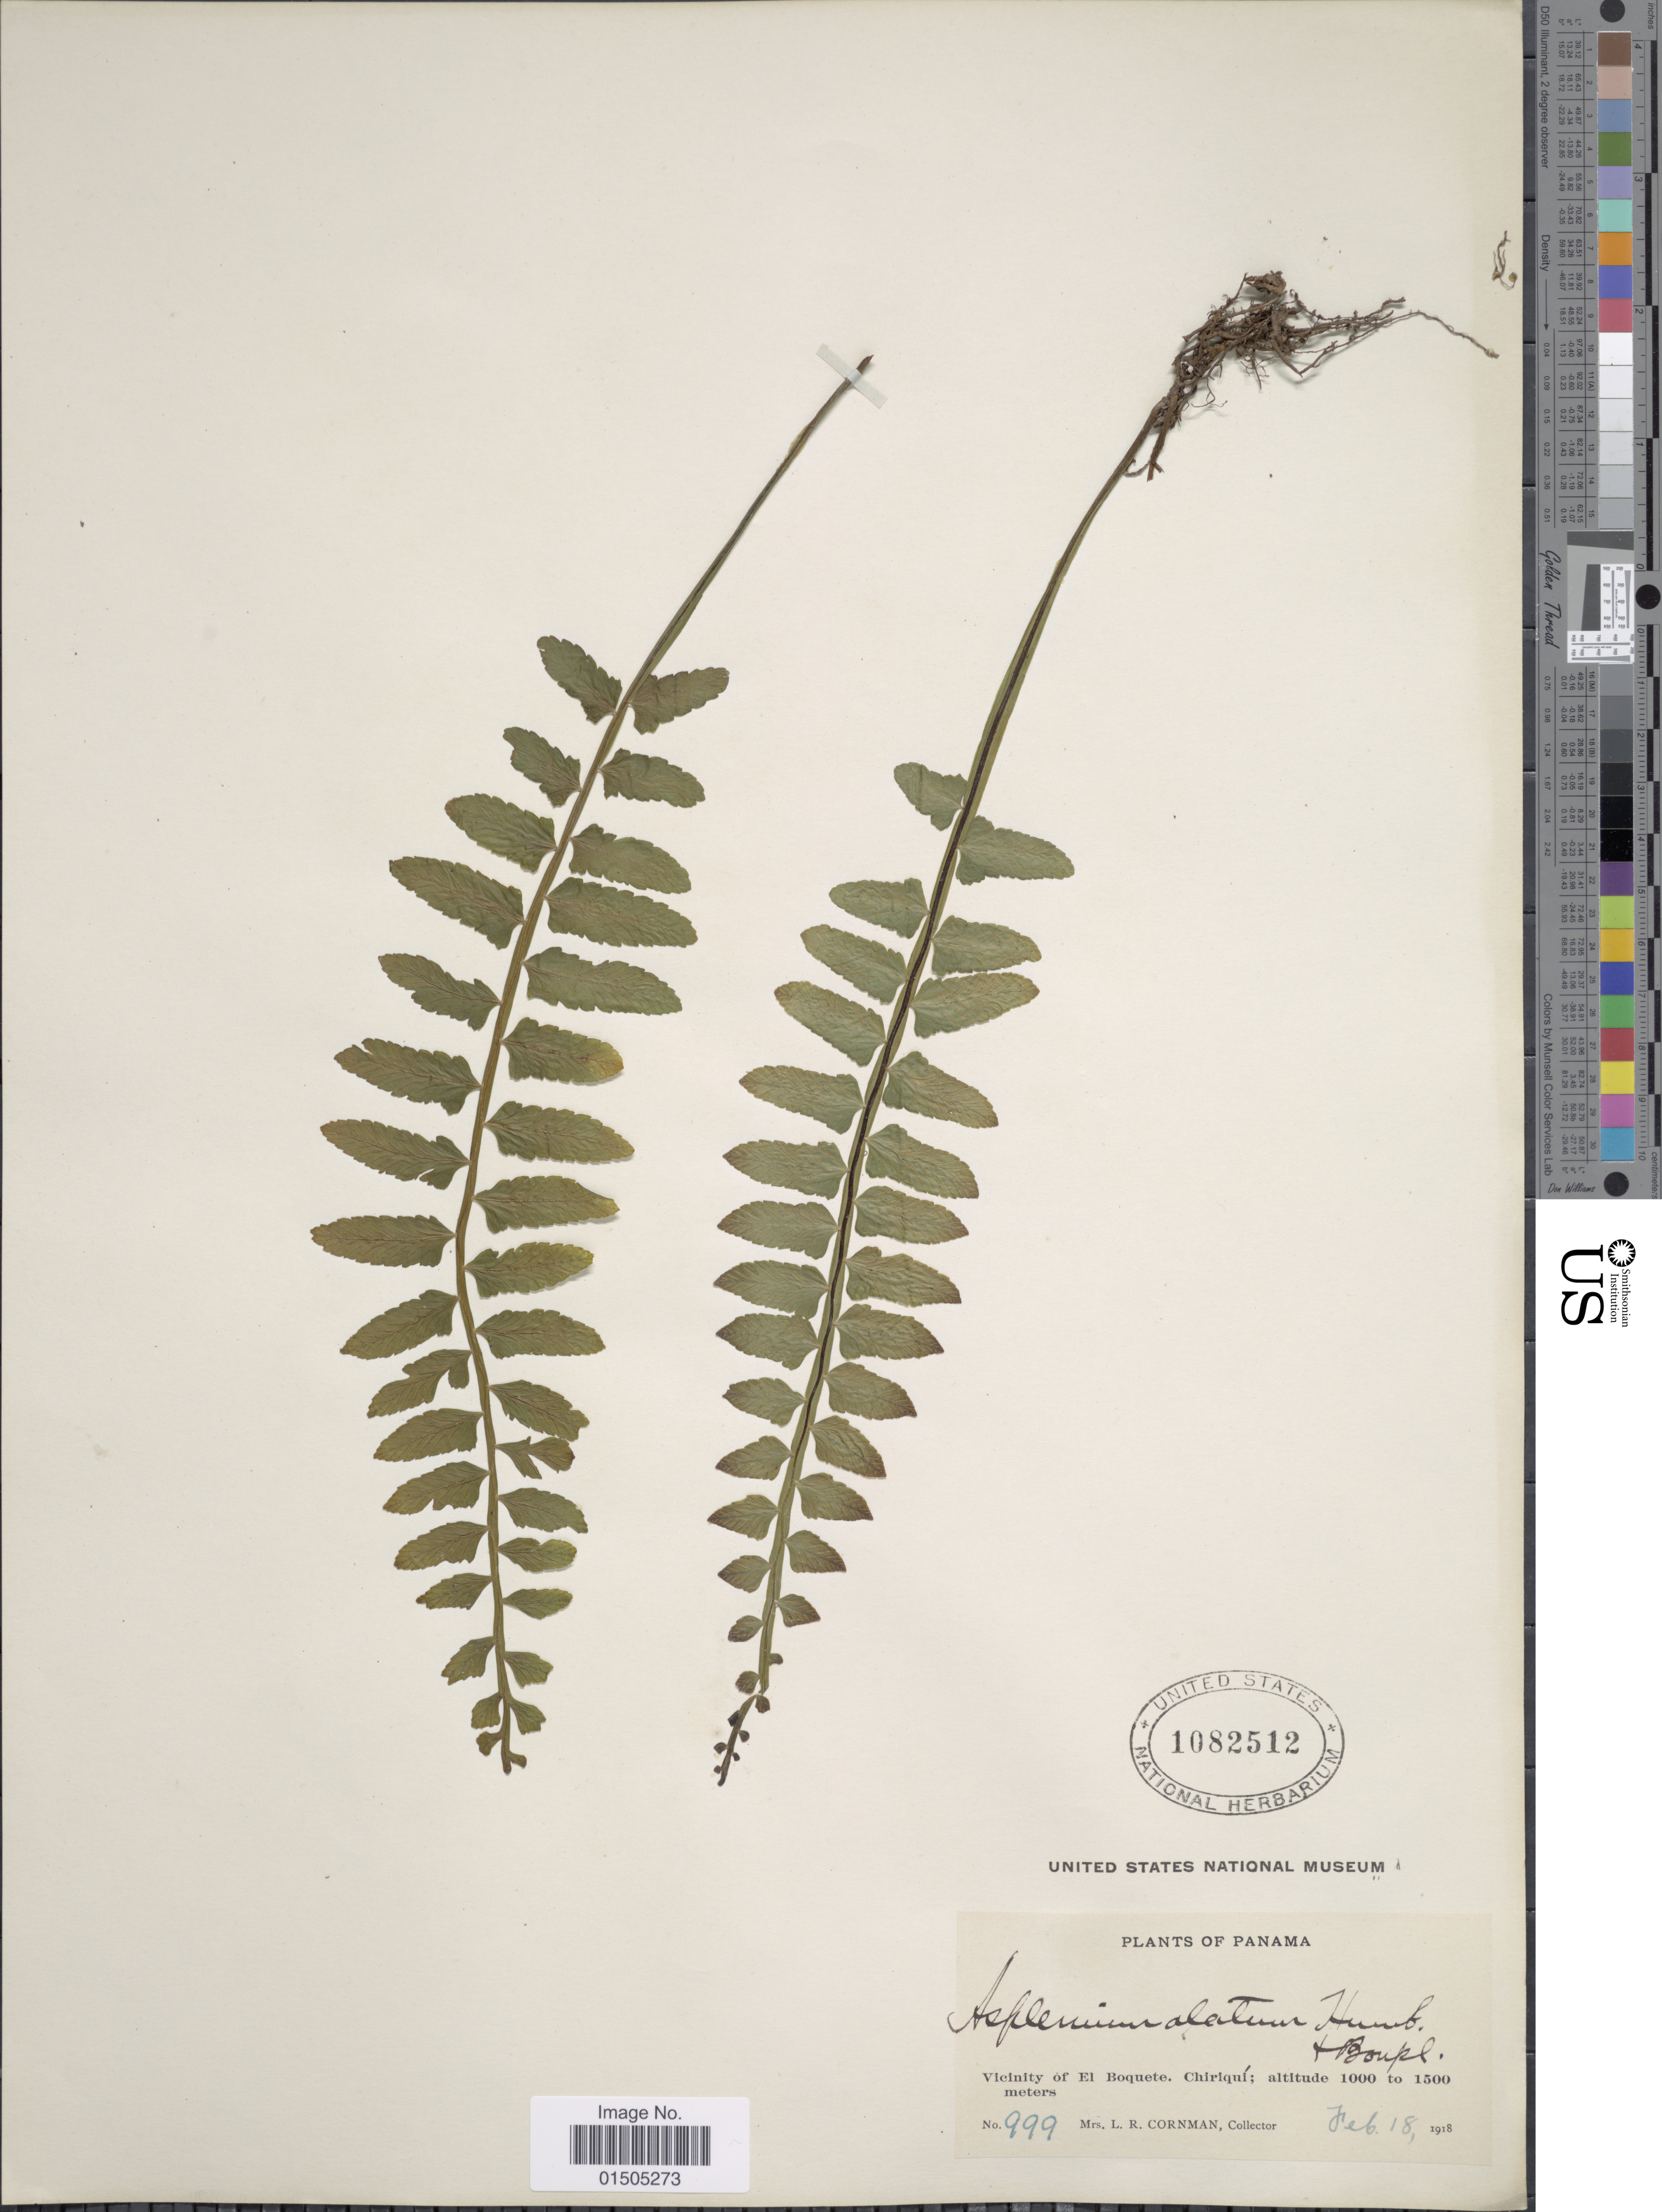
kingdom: Plantae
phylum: Tracheophyta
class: Polypodiopsida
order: Polypodiales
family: Aspleniaceae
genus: Asplenium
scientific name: Asplenium alatum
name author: Humb. & Bonpl. ex Willd.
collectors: L. Cornman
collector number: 999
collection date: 1918-02-18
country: Panama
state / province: Chiriqui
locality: Vicinity of El Boquete.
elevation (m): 1000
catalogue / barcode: US 1082512